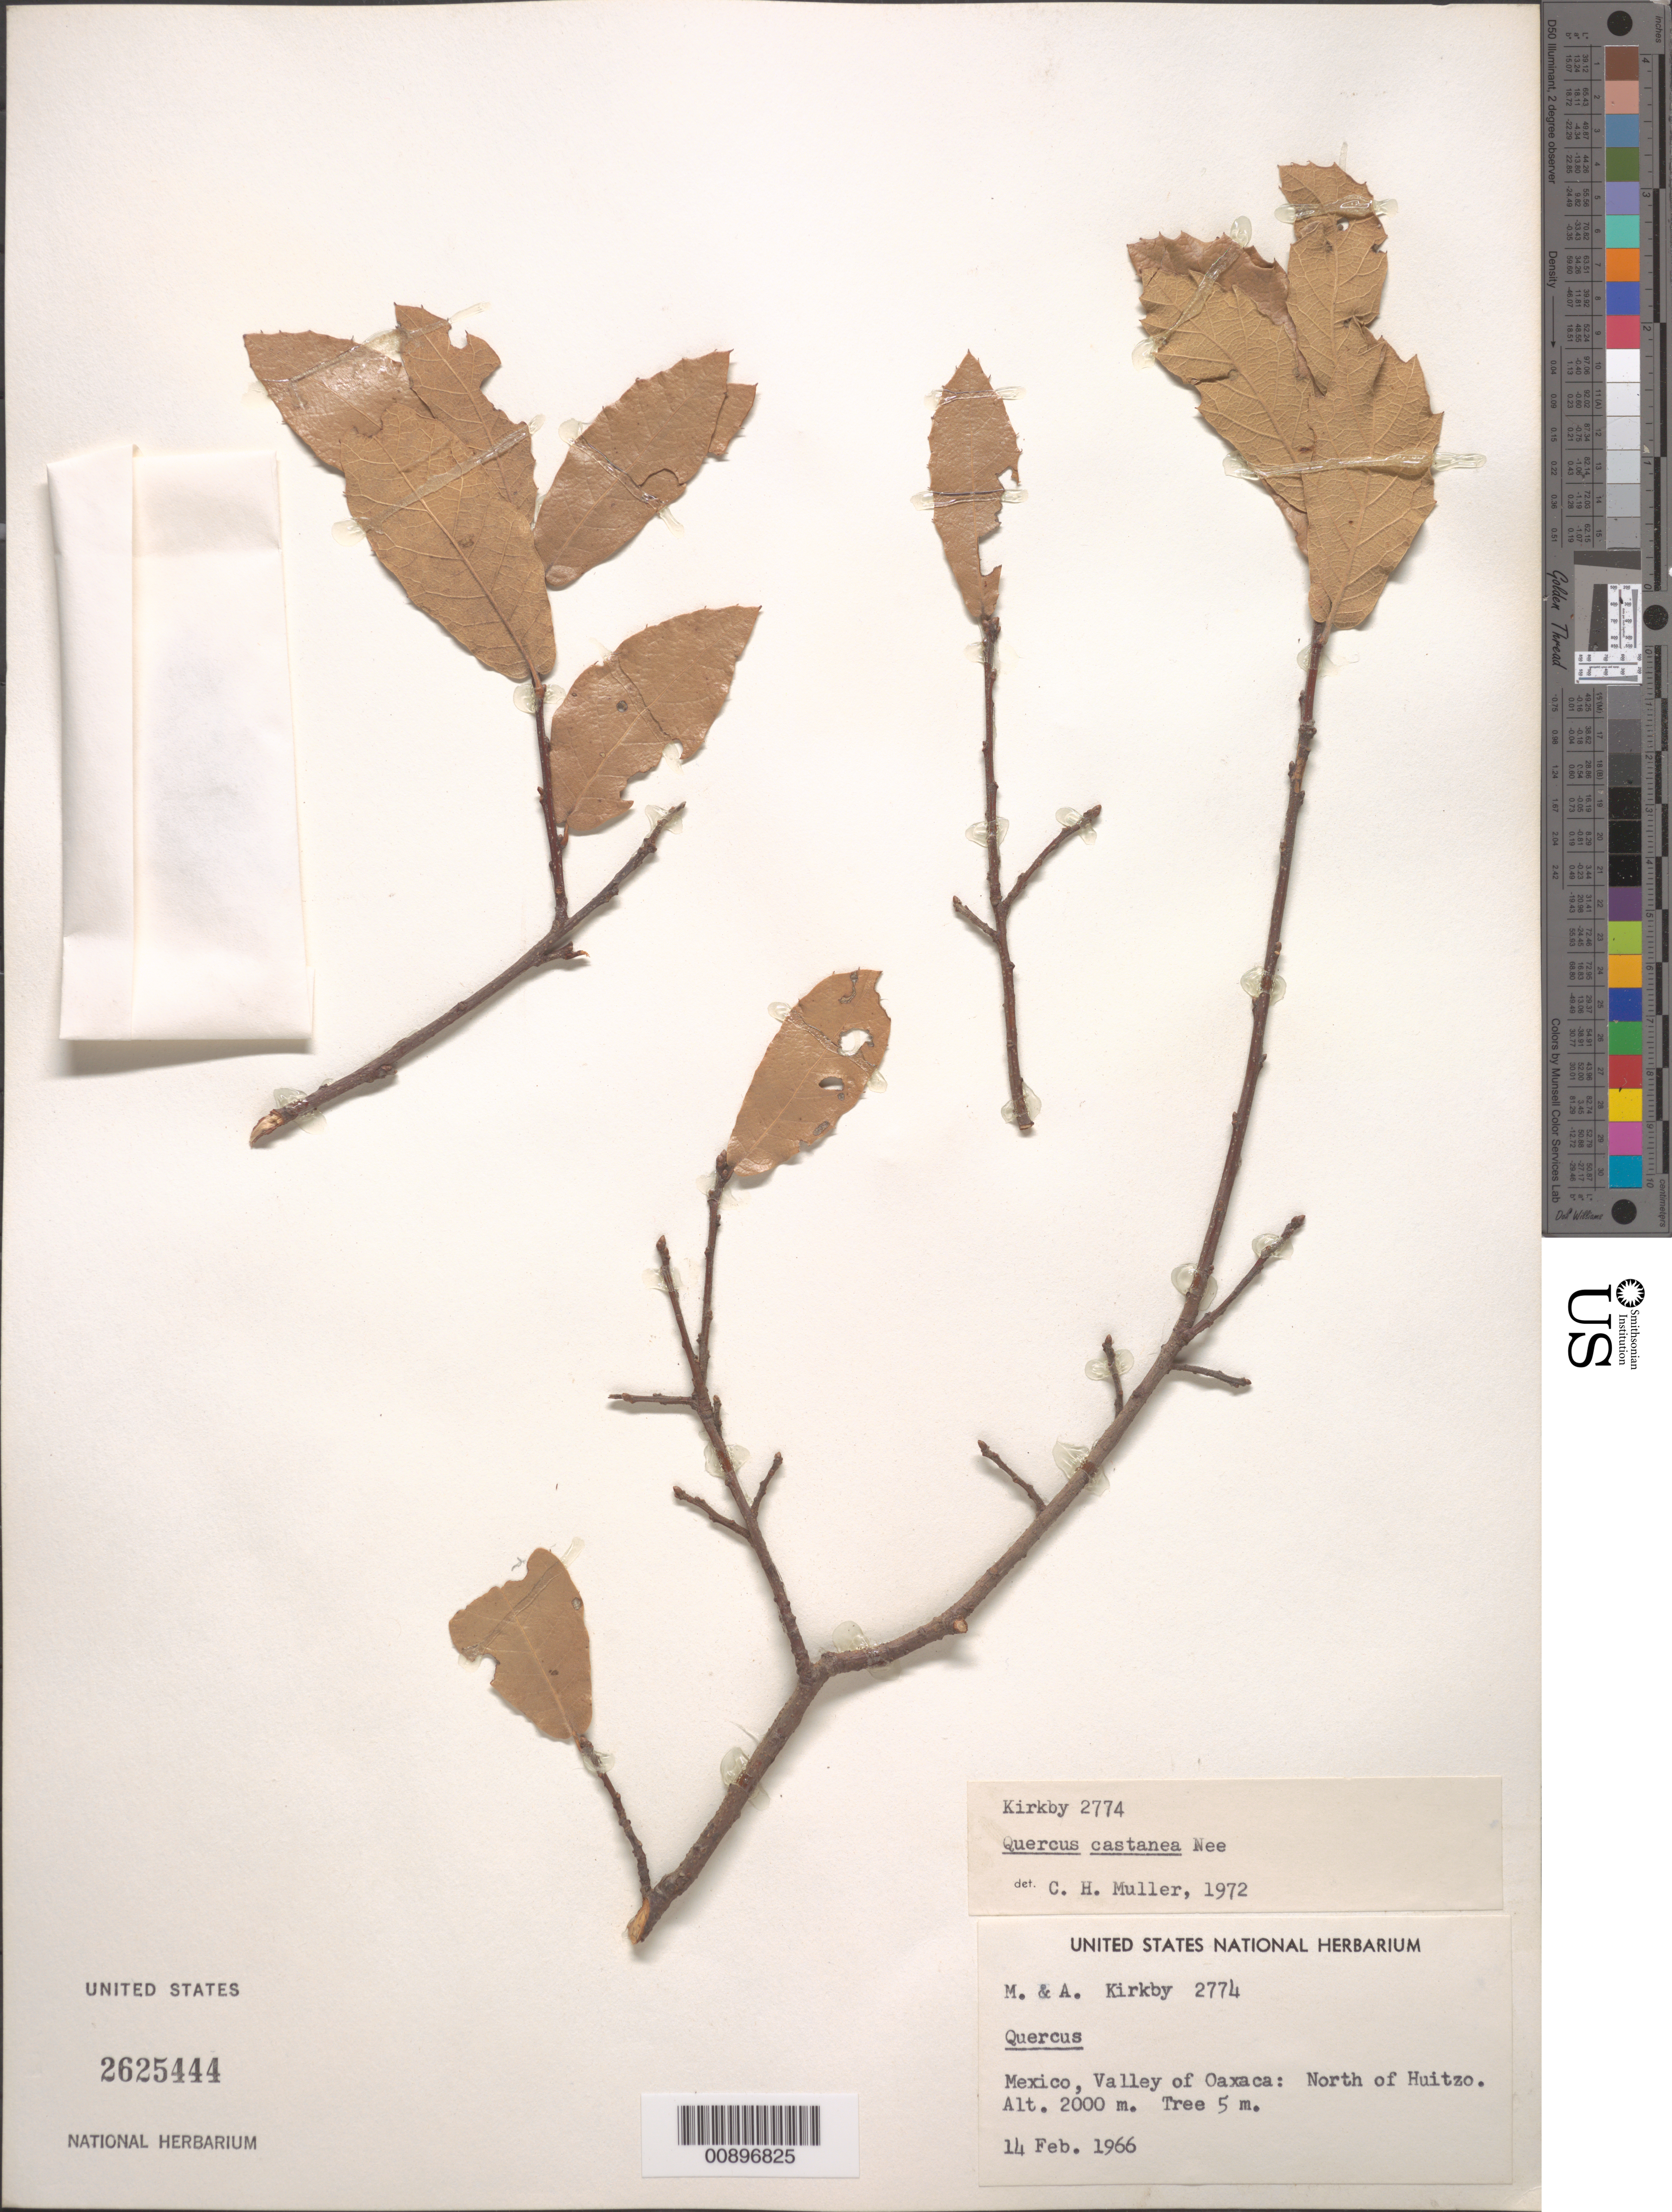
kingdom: Plantae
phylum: Tracheophyta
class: Magnoliopsida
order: Fagales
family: Fagaceae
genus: Quercus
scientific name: Quercus castanea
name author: Née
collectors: Kirkby, M. & A. Kirkby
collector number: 2774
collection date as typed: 14 Feb 1966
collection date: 1966-02-14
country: Mexico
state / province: Oaxaca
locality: Valley of Oaxaca: North of Huitzo.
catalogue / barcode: US 2625444